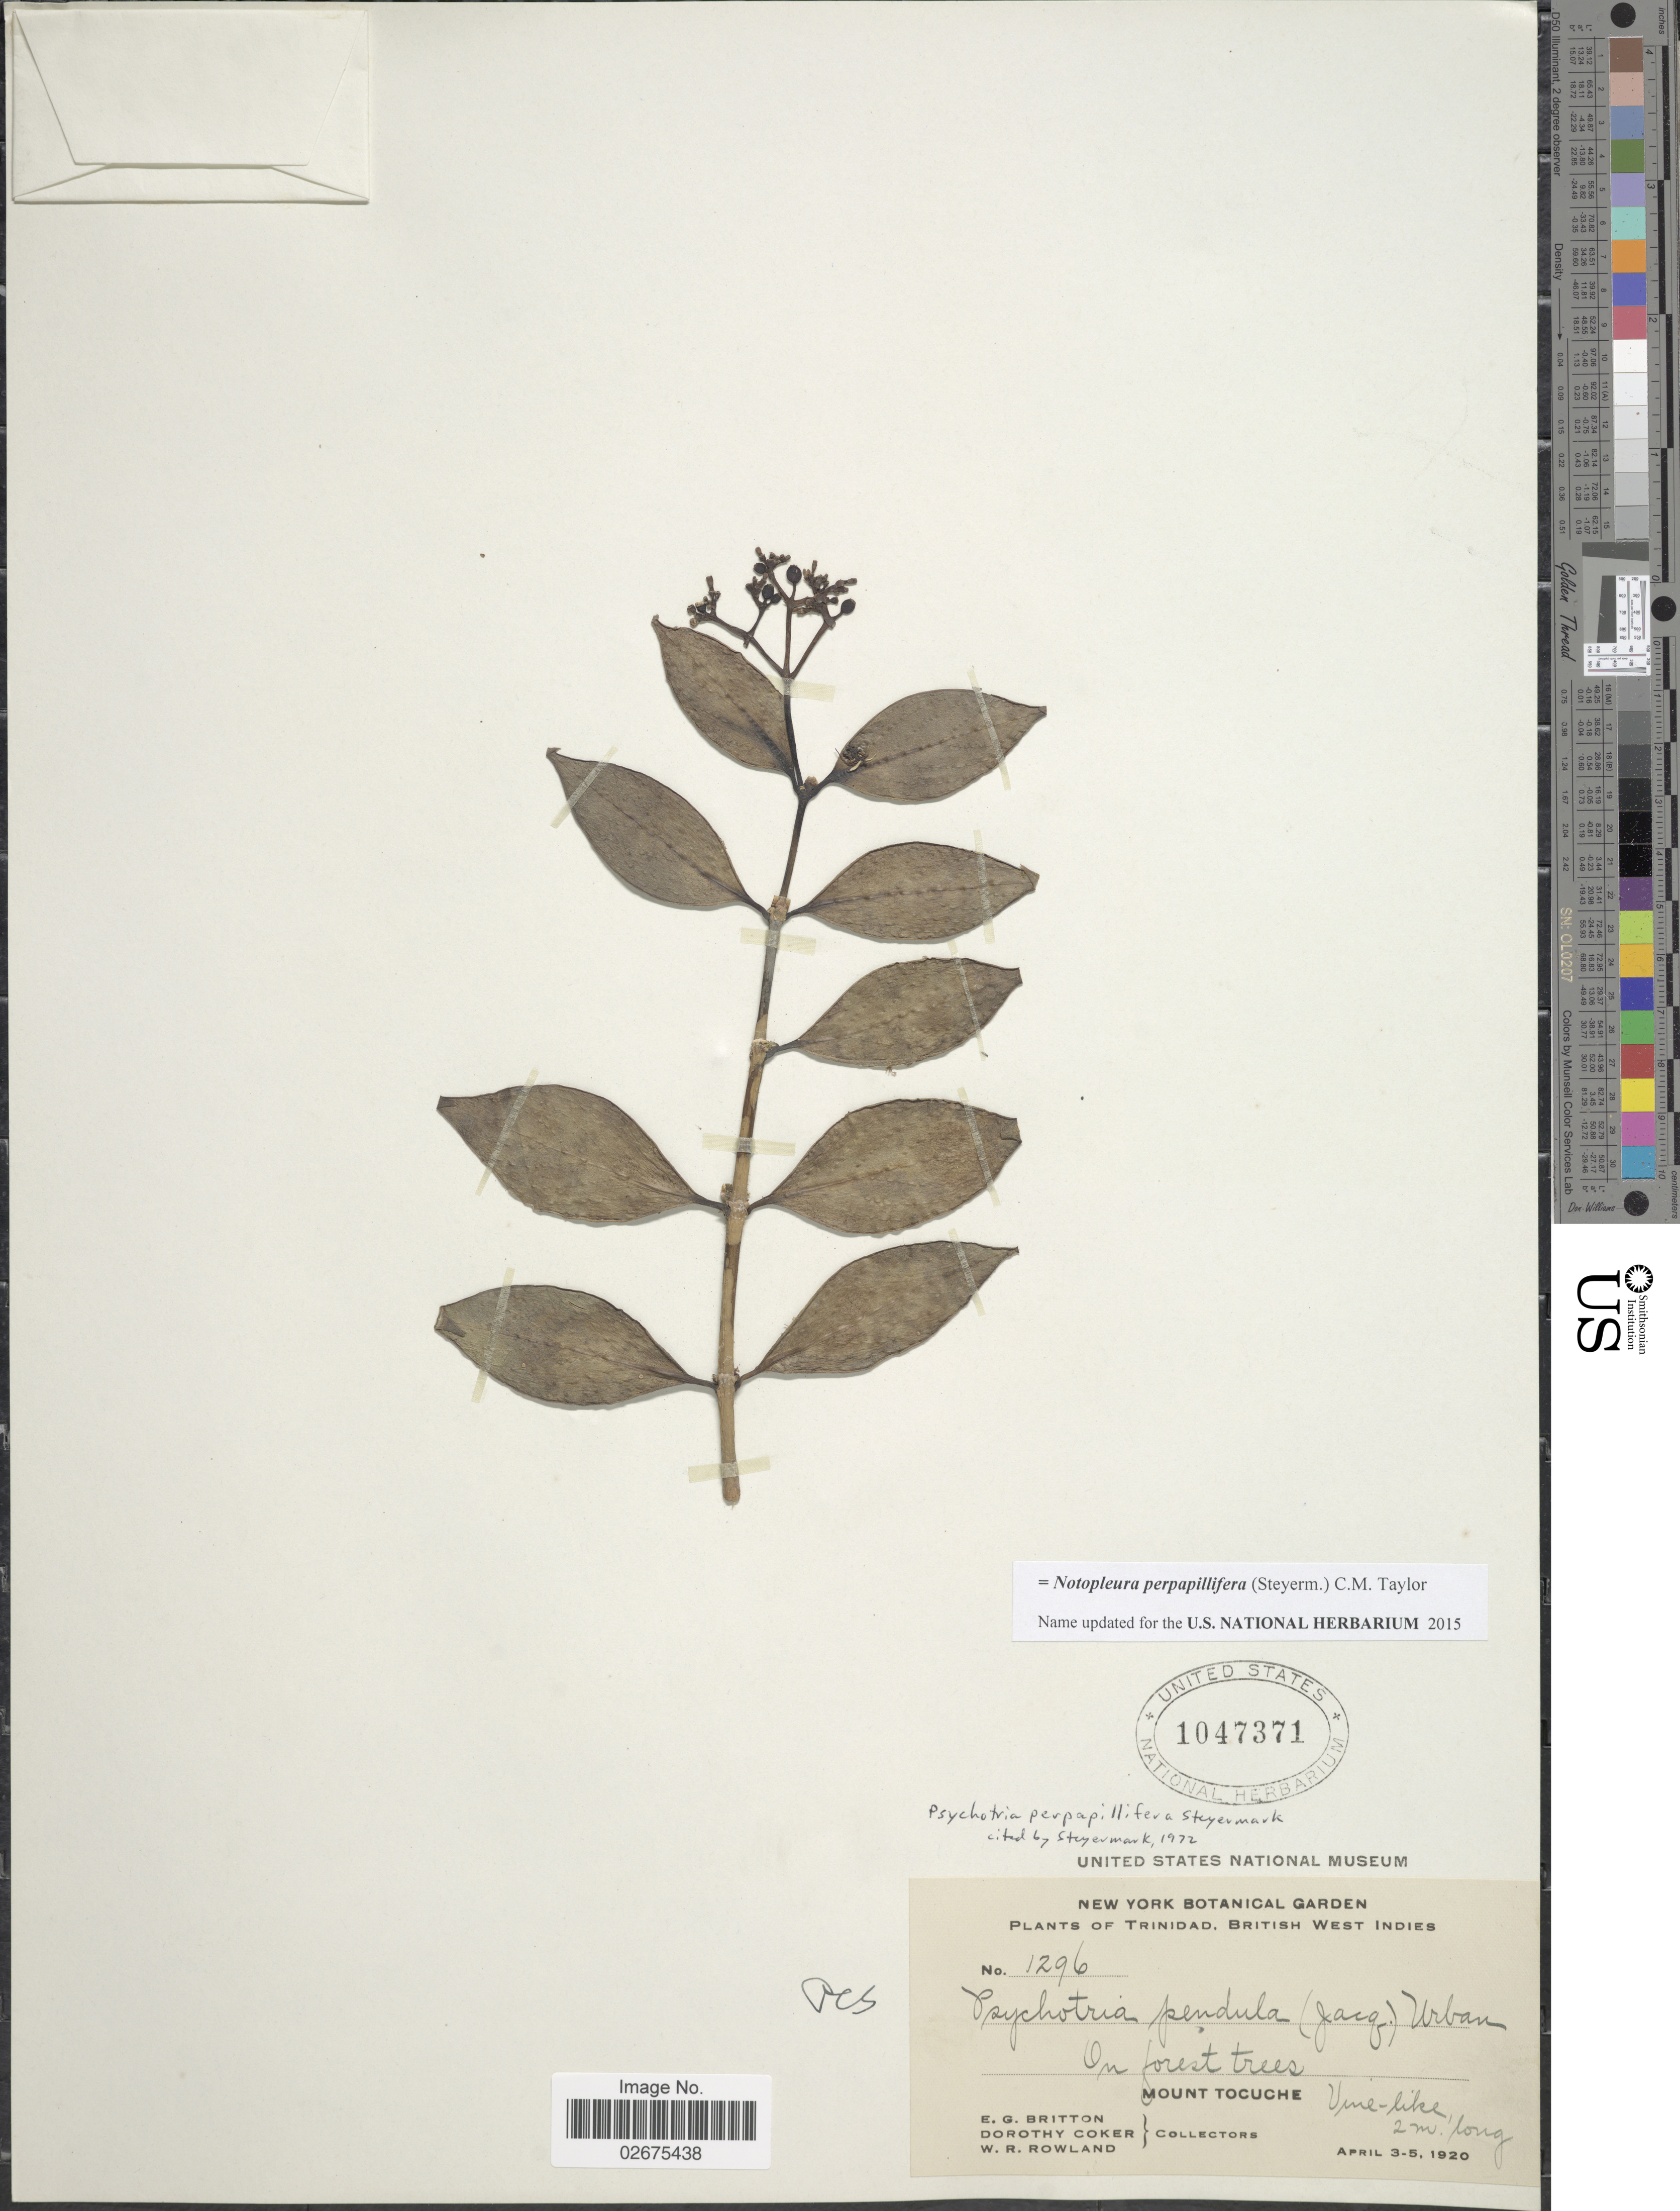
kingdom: Plantae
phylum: Tracheophyta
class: Magnoliopsida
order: Gentianales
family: Rubiaceae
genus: Notopleura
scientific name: Notopleura perpapillifera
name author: (Steyerm.) C.M. Taylor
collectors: E. G. Britton, D. Coker & W. Rowland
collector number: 1296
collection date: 1920-04-03/1920-04-05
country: Trinidad and Tobago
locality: Trinindad. British West Indies. Mount Tocuche.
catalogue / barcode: US 1047371